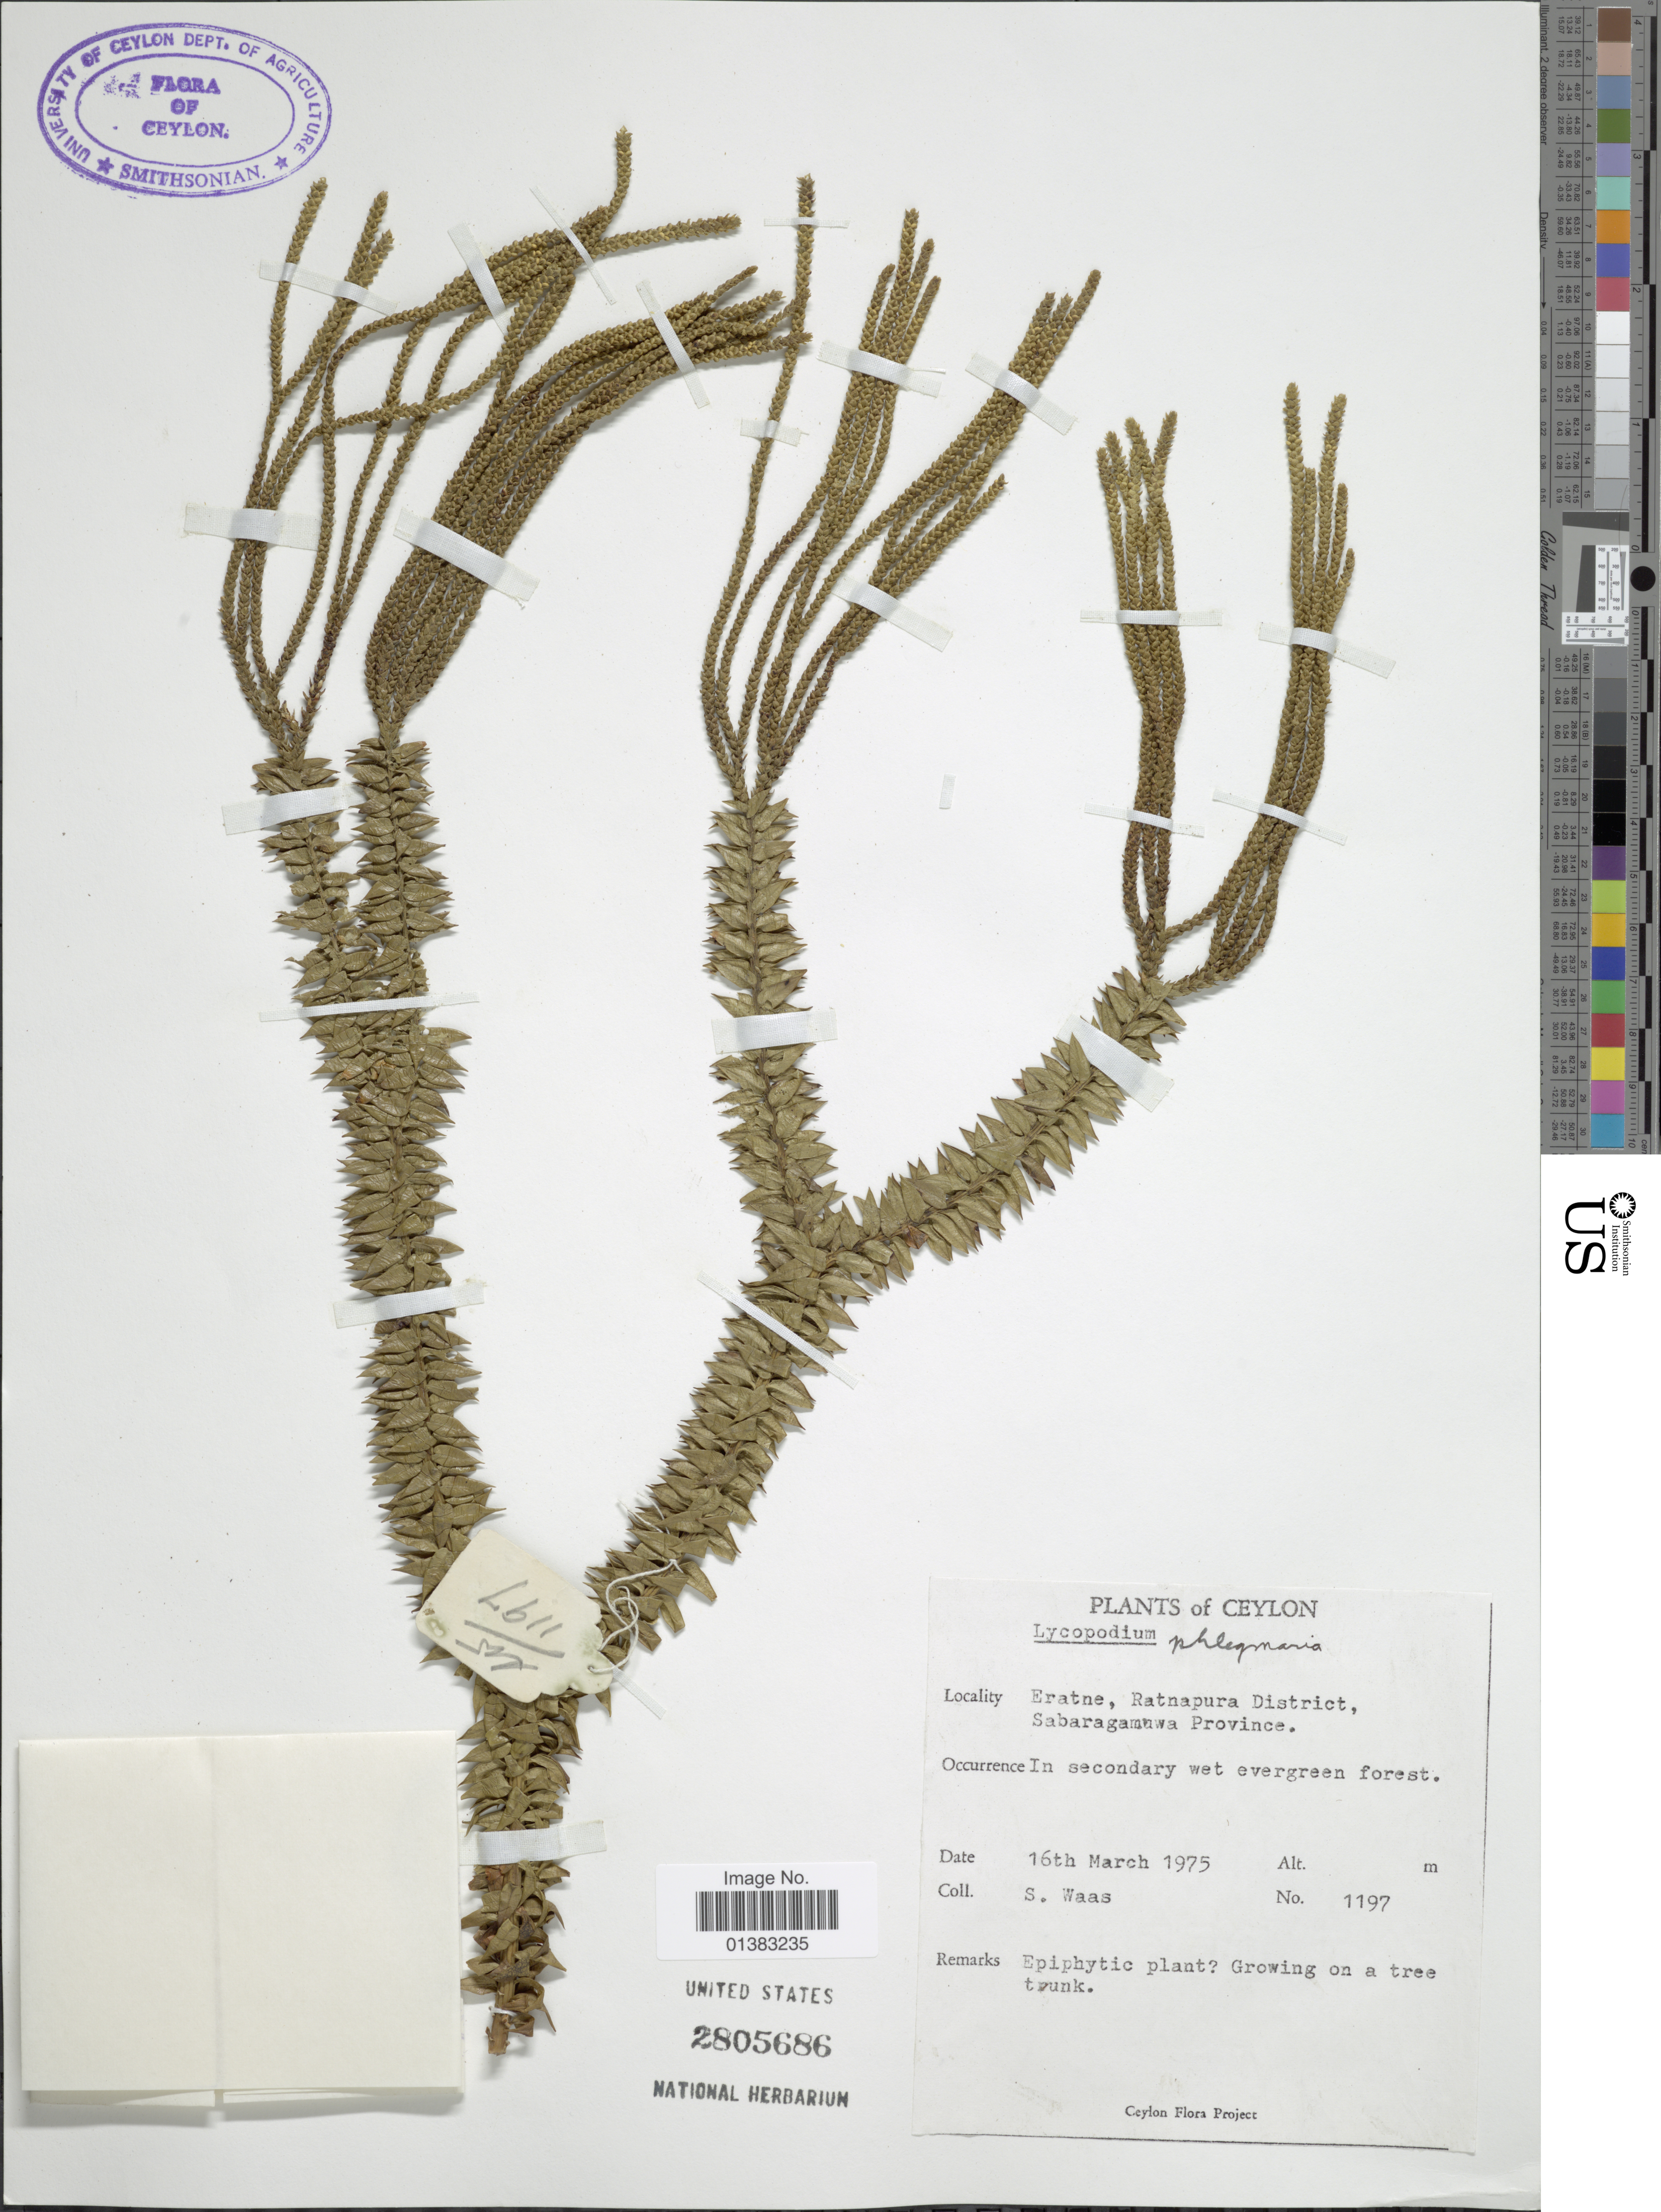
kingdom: Plantae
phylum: Tracheophyta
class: Lycopodiopsida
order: Lycopodiales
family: Lycopodiaceae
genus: Phlegmariurus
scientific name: Phlegmariurus mirabilis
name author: (Willd.) A. R. Field & Testo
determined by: Field, A. R.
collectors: S. Waas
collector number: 1197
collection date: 1975-03-16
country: Sri Lanka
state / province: Sabaragamuwa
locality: Ceylon. Eratne, Ratnapura District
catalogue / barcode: US 2805686